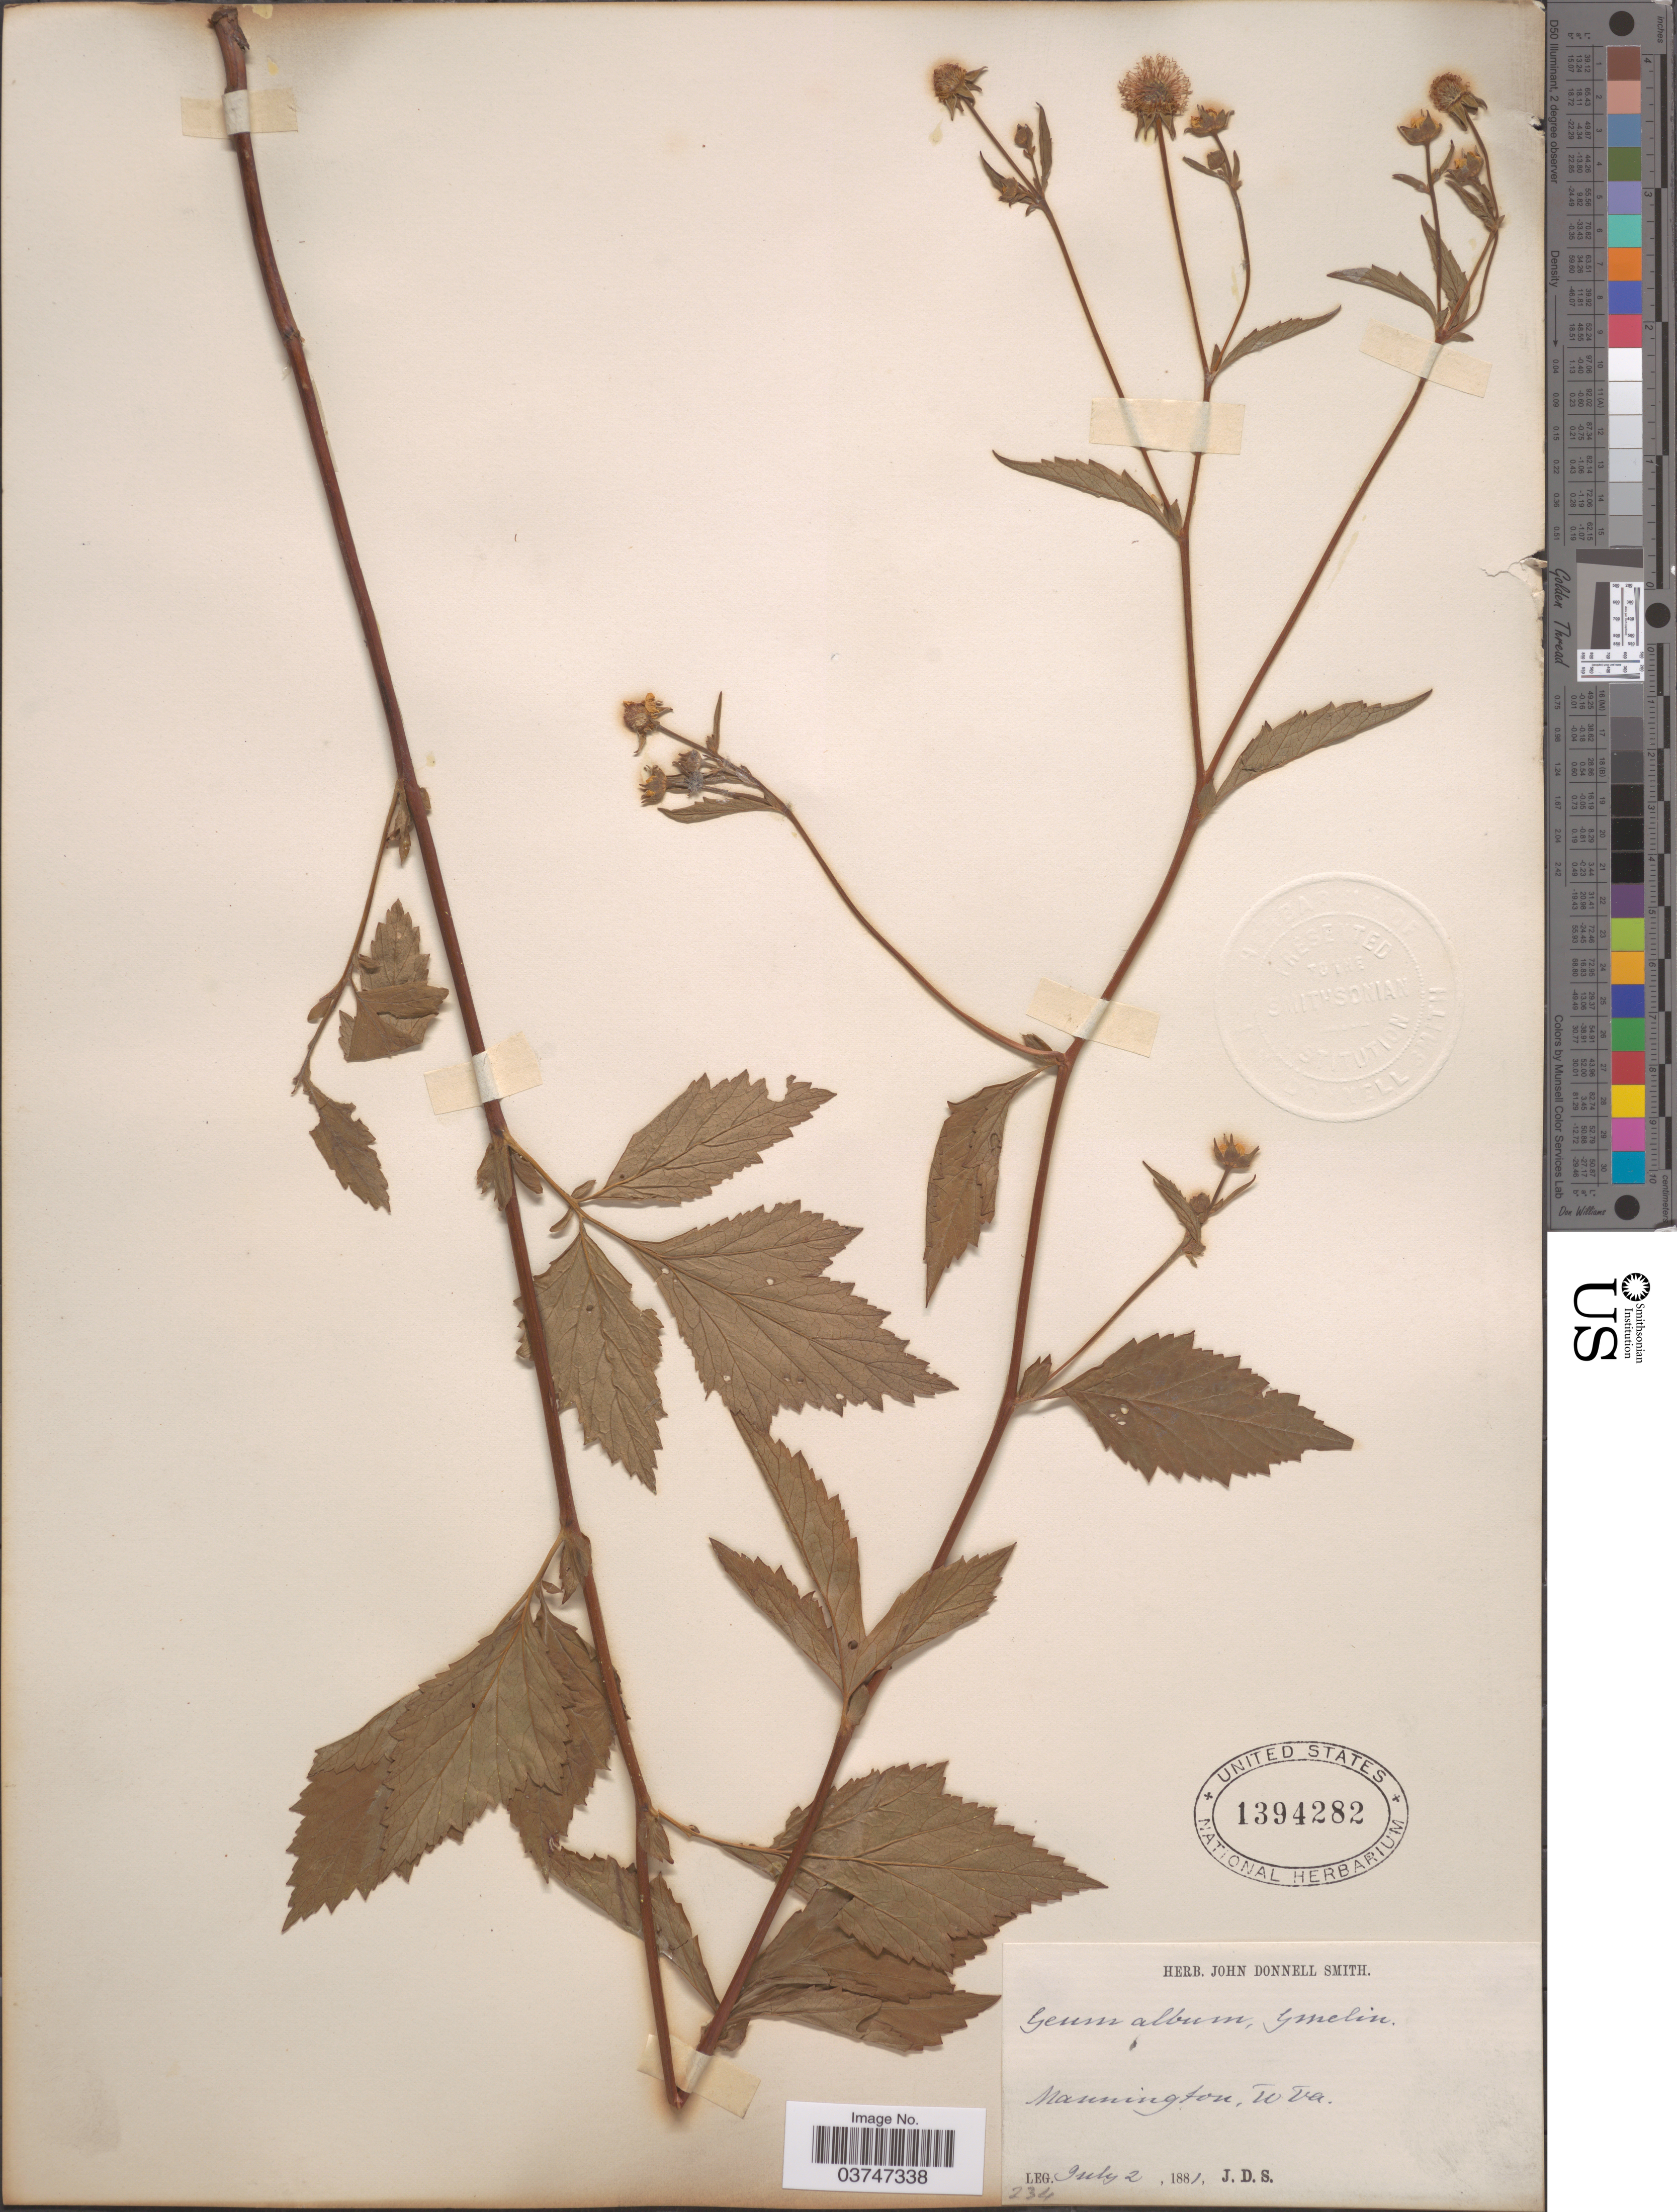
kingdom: Plantae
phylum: Tracheophyta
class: Magnoliopsida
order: Rosales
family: Rosaceae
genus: Geum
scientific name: Geum canadense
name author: Jacq.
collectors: J. Donnell Smith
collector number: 234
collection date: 1881-07-02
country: United States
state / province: West Virginia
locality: Mannington.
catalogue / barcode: US 1394282